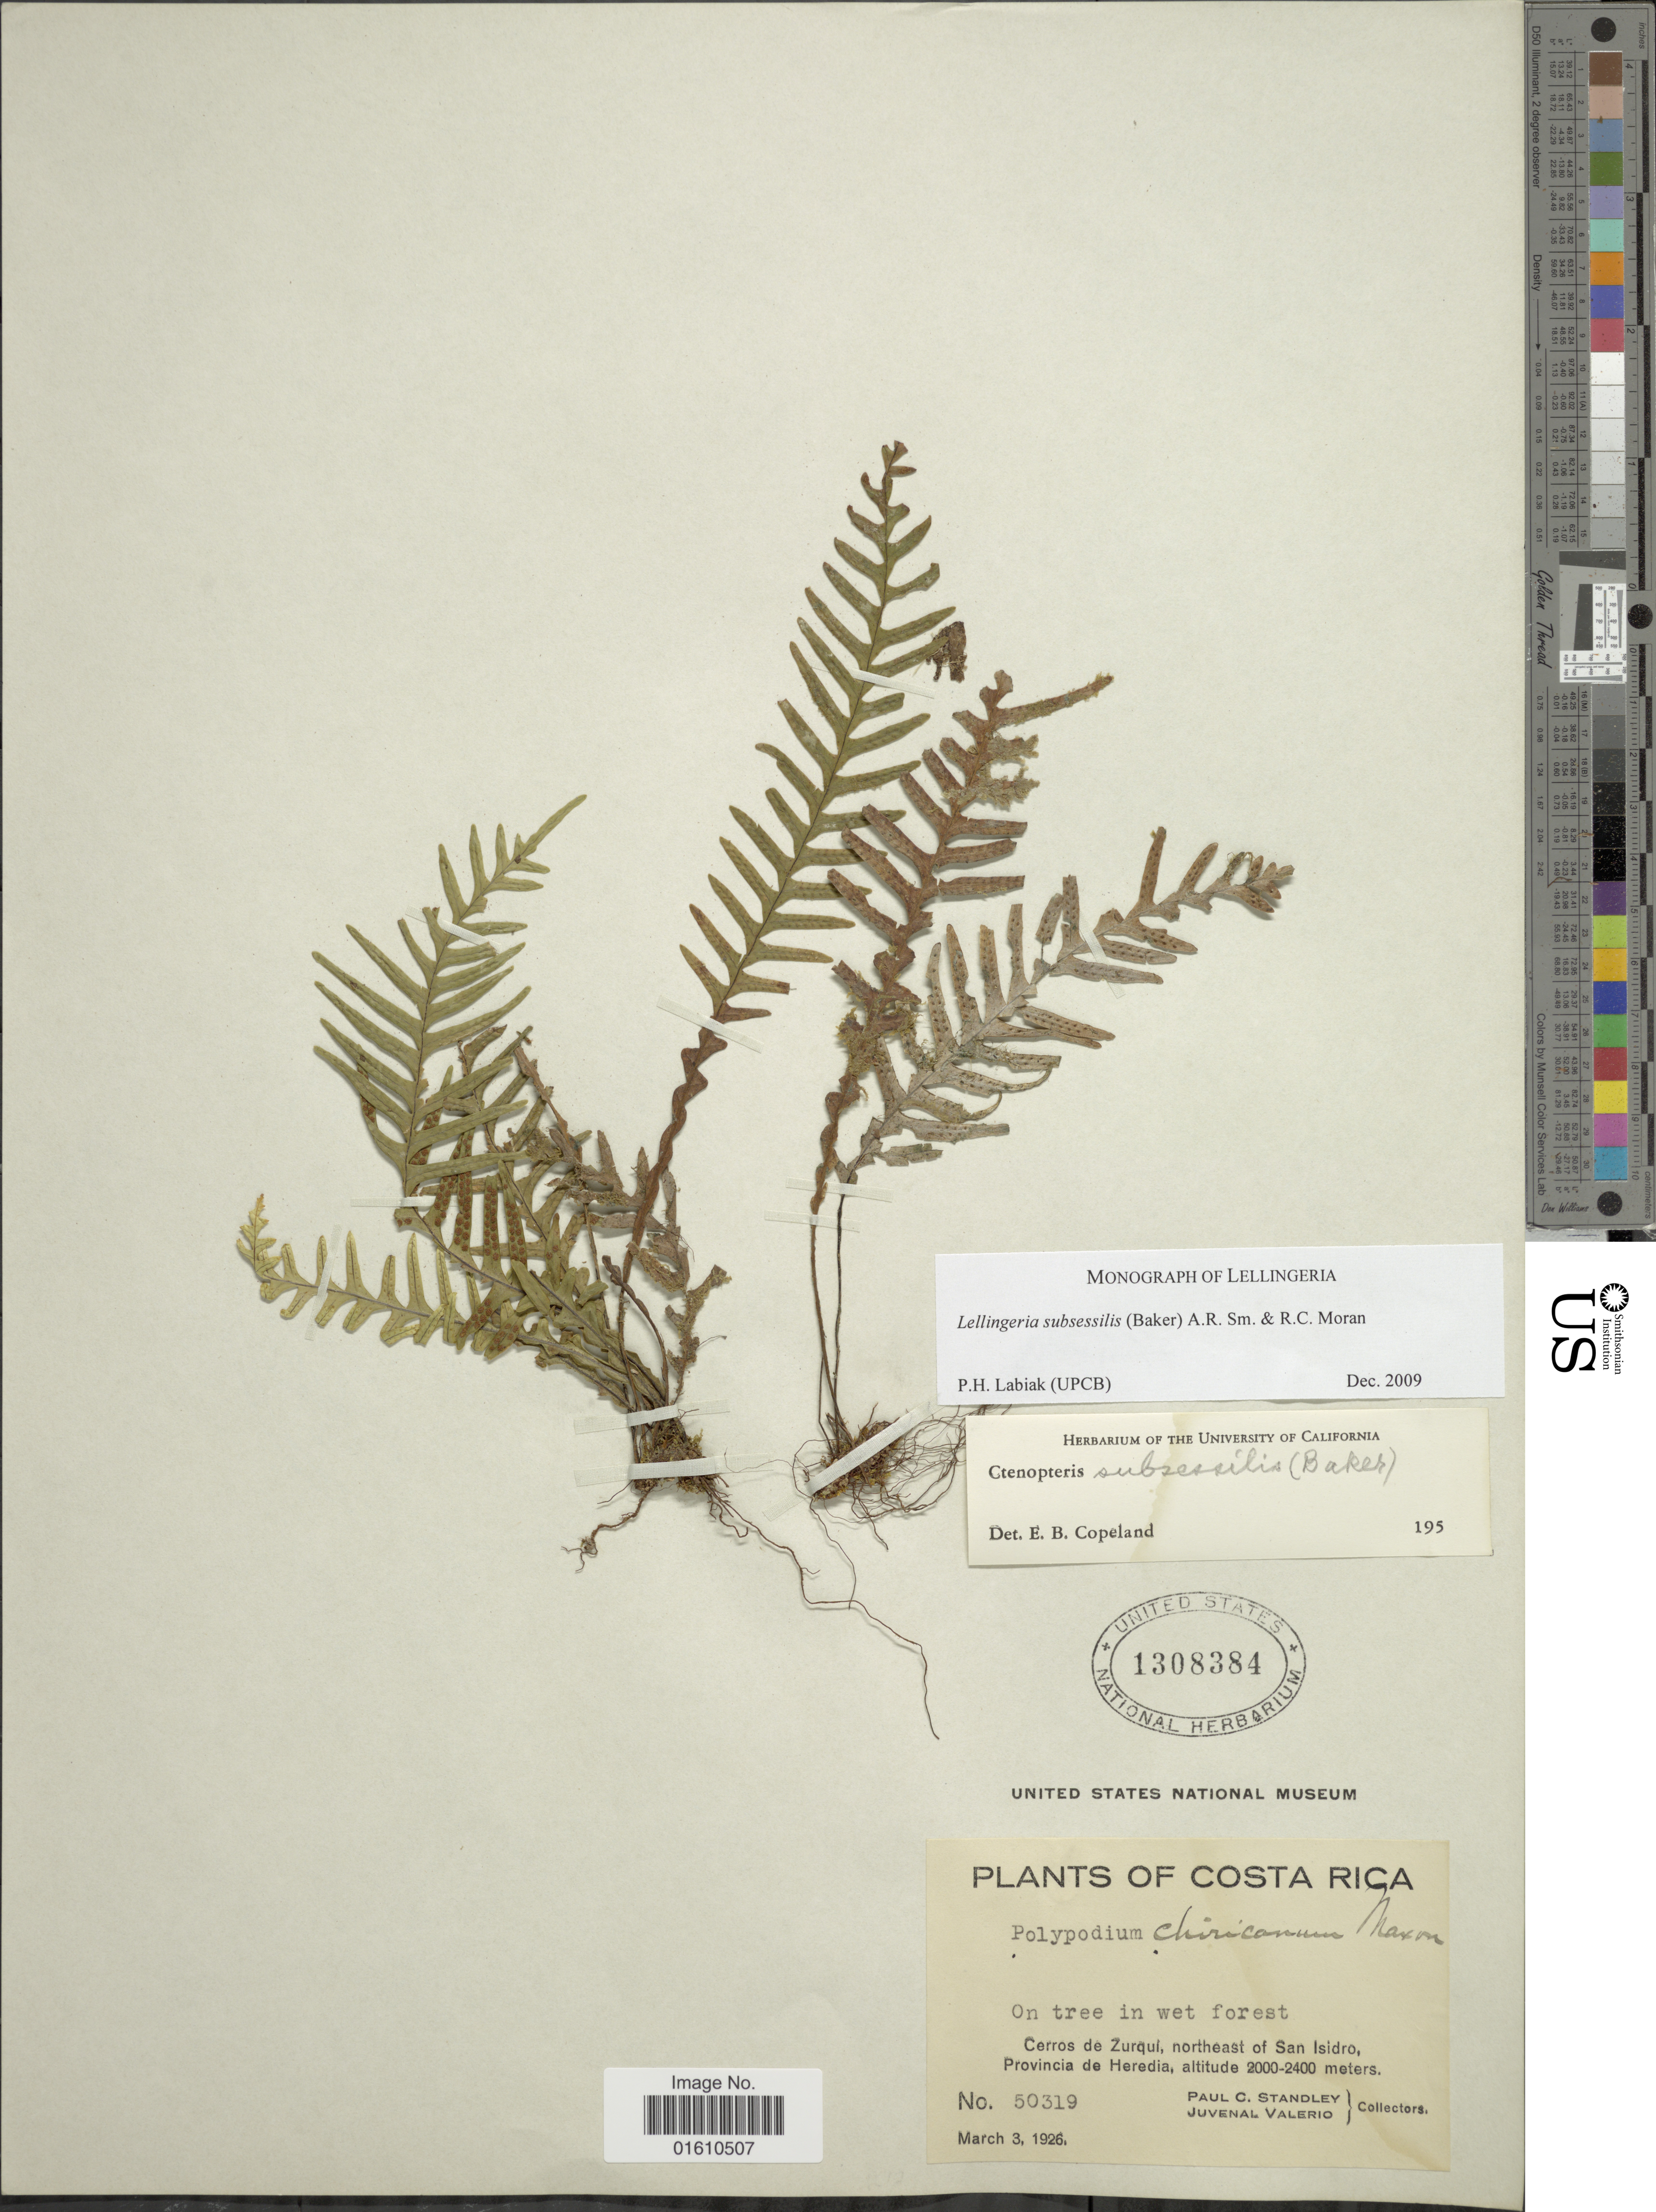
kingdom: Plantae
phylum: Tracheophyta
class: Polypodiopsida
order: Polypodiales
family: Polypodiaceae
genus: Lellingeria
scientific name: Lellingeria subsessilis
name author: (Baker) A.R. Sm. & R.C. Moran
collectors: P. C. Standley & J. Valerio R.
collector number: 50319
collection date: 1926-03-03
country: Costa Rica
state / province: Heredia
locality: Cerros de Zurqui, northeast of San Isidoro, Provincia de Heredia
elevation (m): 2000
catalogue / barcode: US 1308384